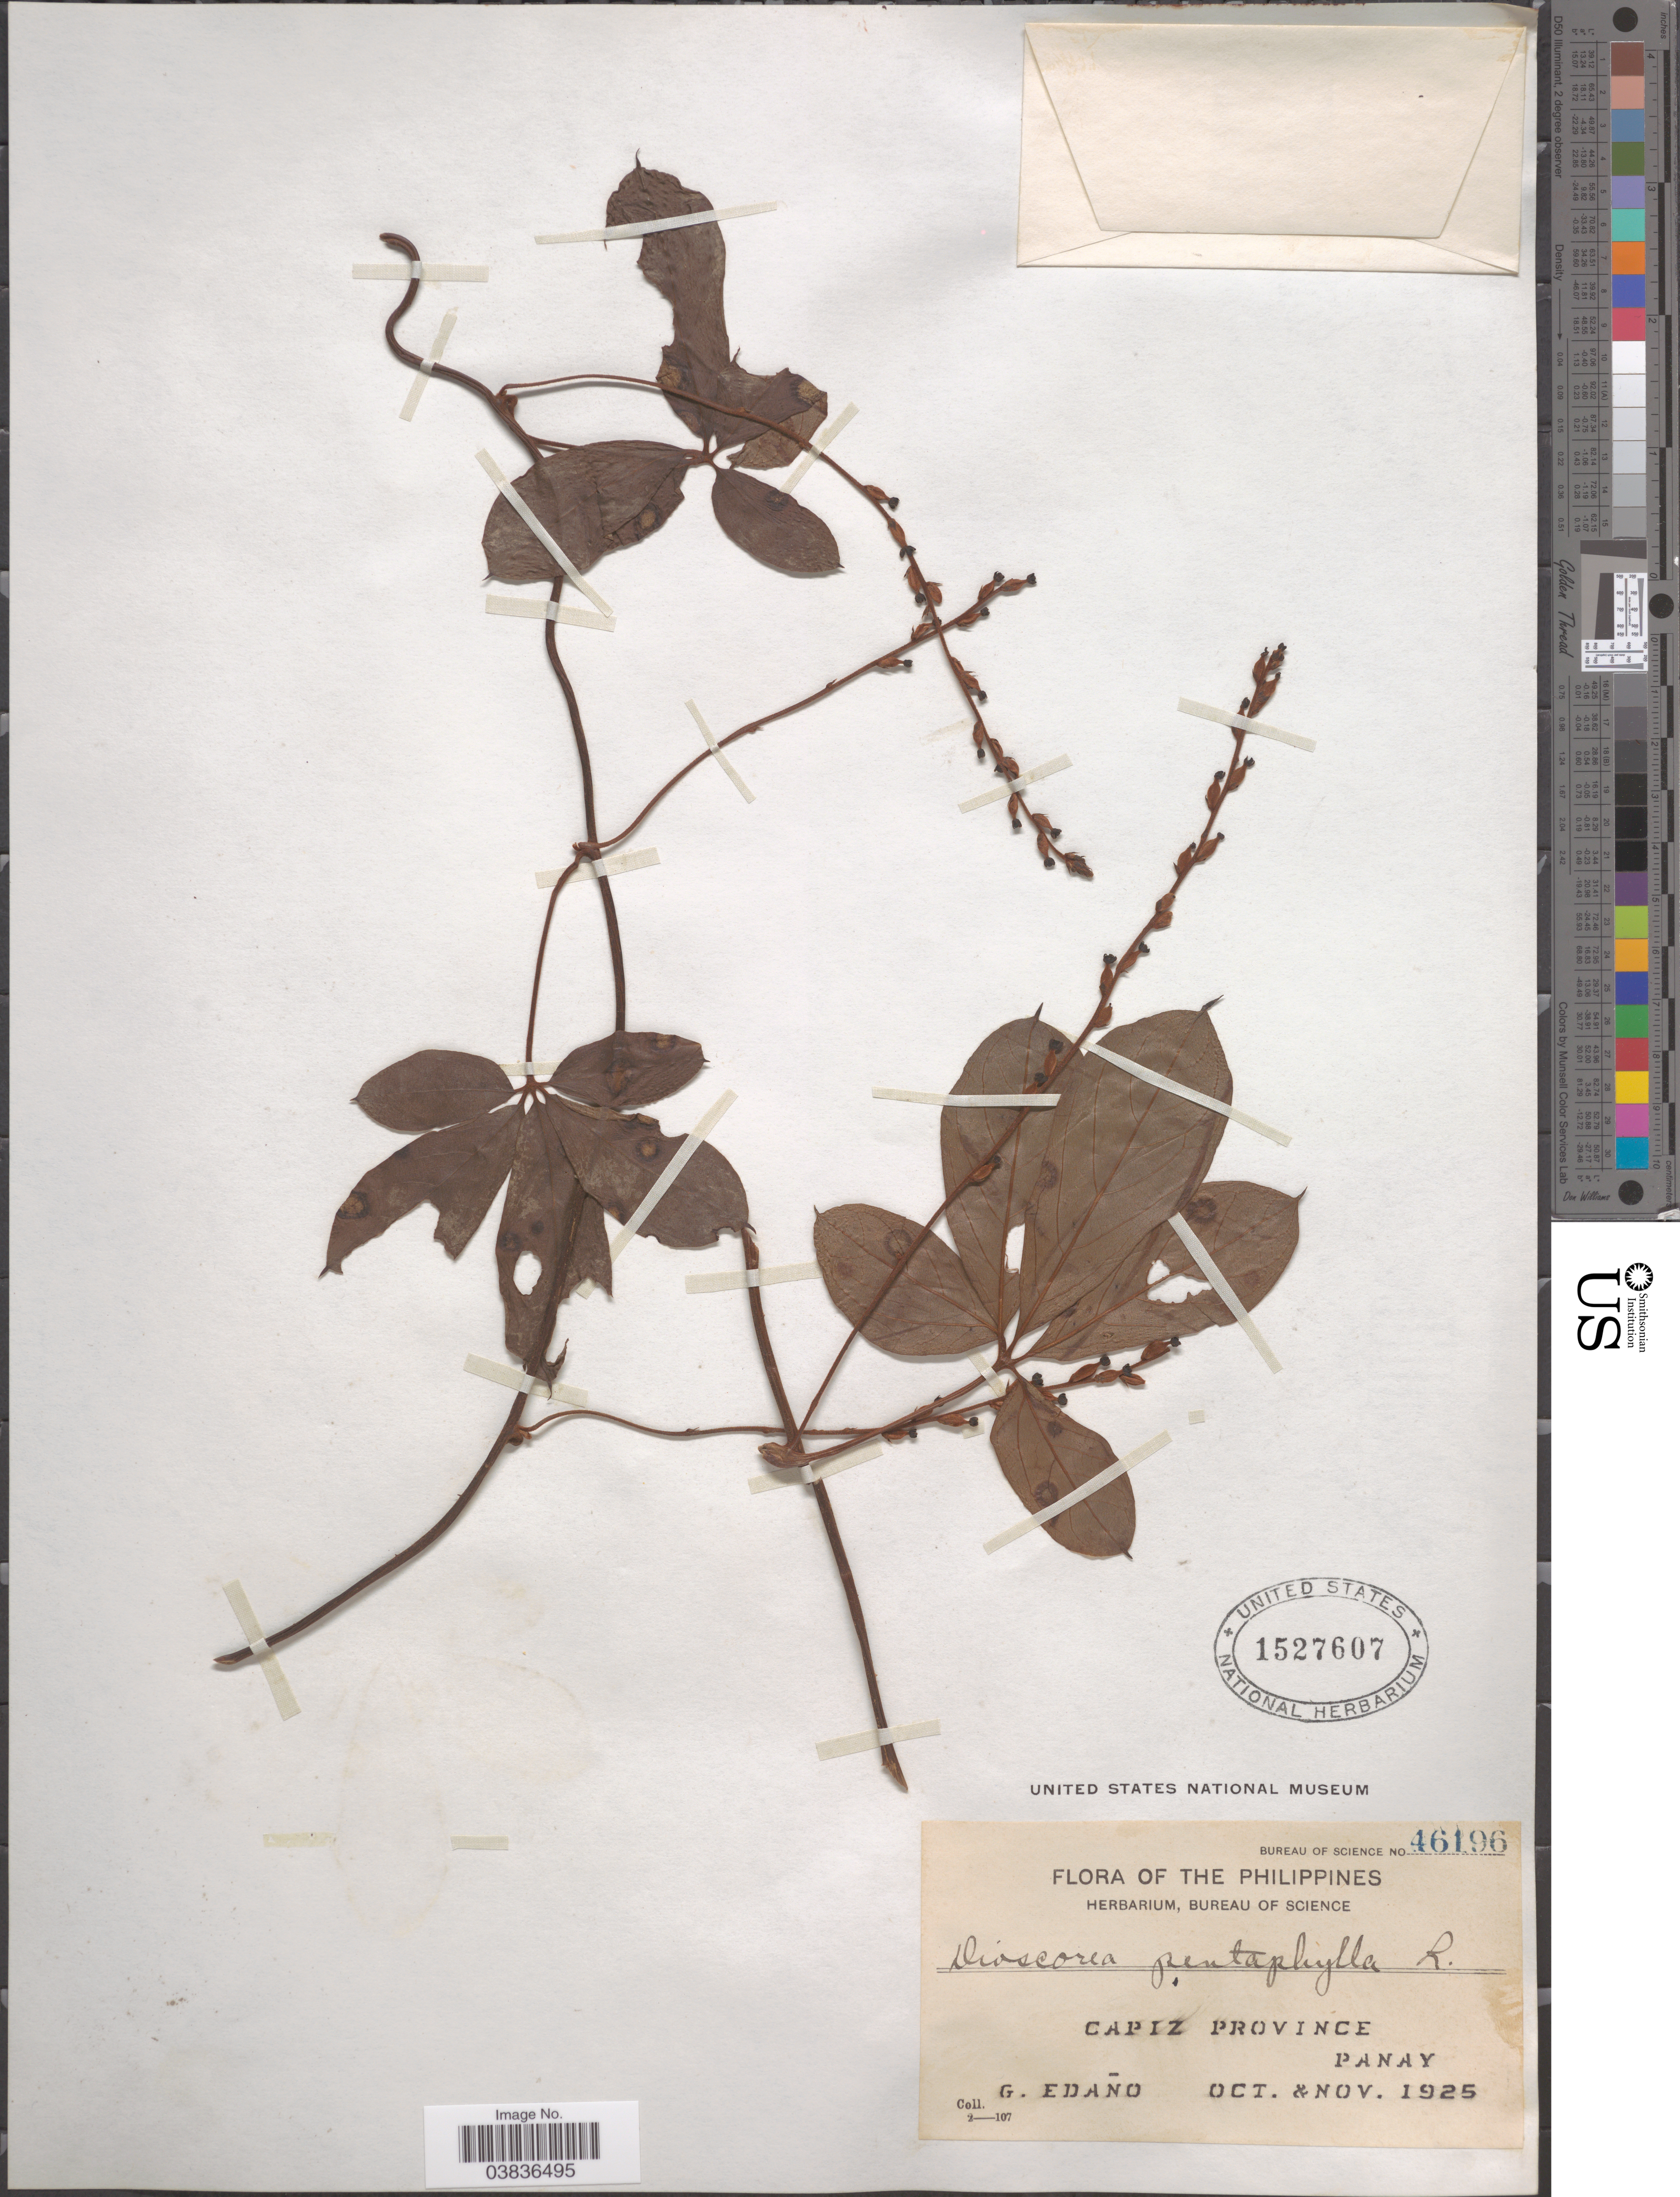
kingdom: Plantae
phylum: Tracheophyta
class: Liliopsida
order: Dioscoreales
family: Dioscoreaceae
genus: Dioscorea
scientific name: Dioscorea pentaphylla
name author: L.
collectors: G. Edaño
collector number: Bureau of Science 46196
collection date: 1925-10/1925-11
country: Philippines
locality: Capiz Province, Panay.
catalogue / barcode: US 1527607